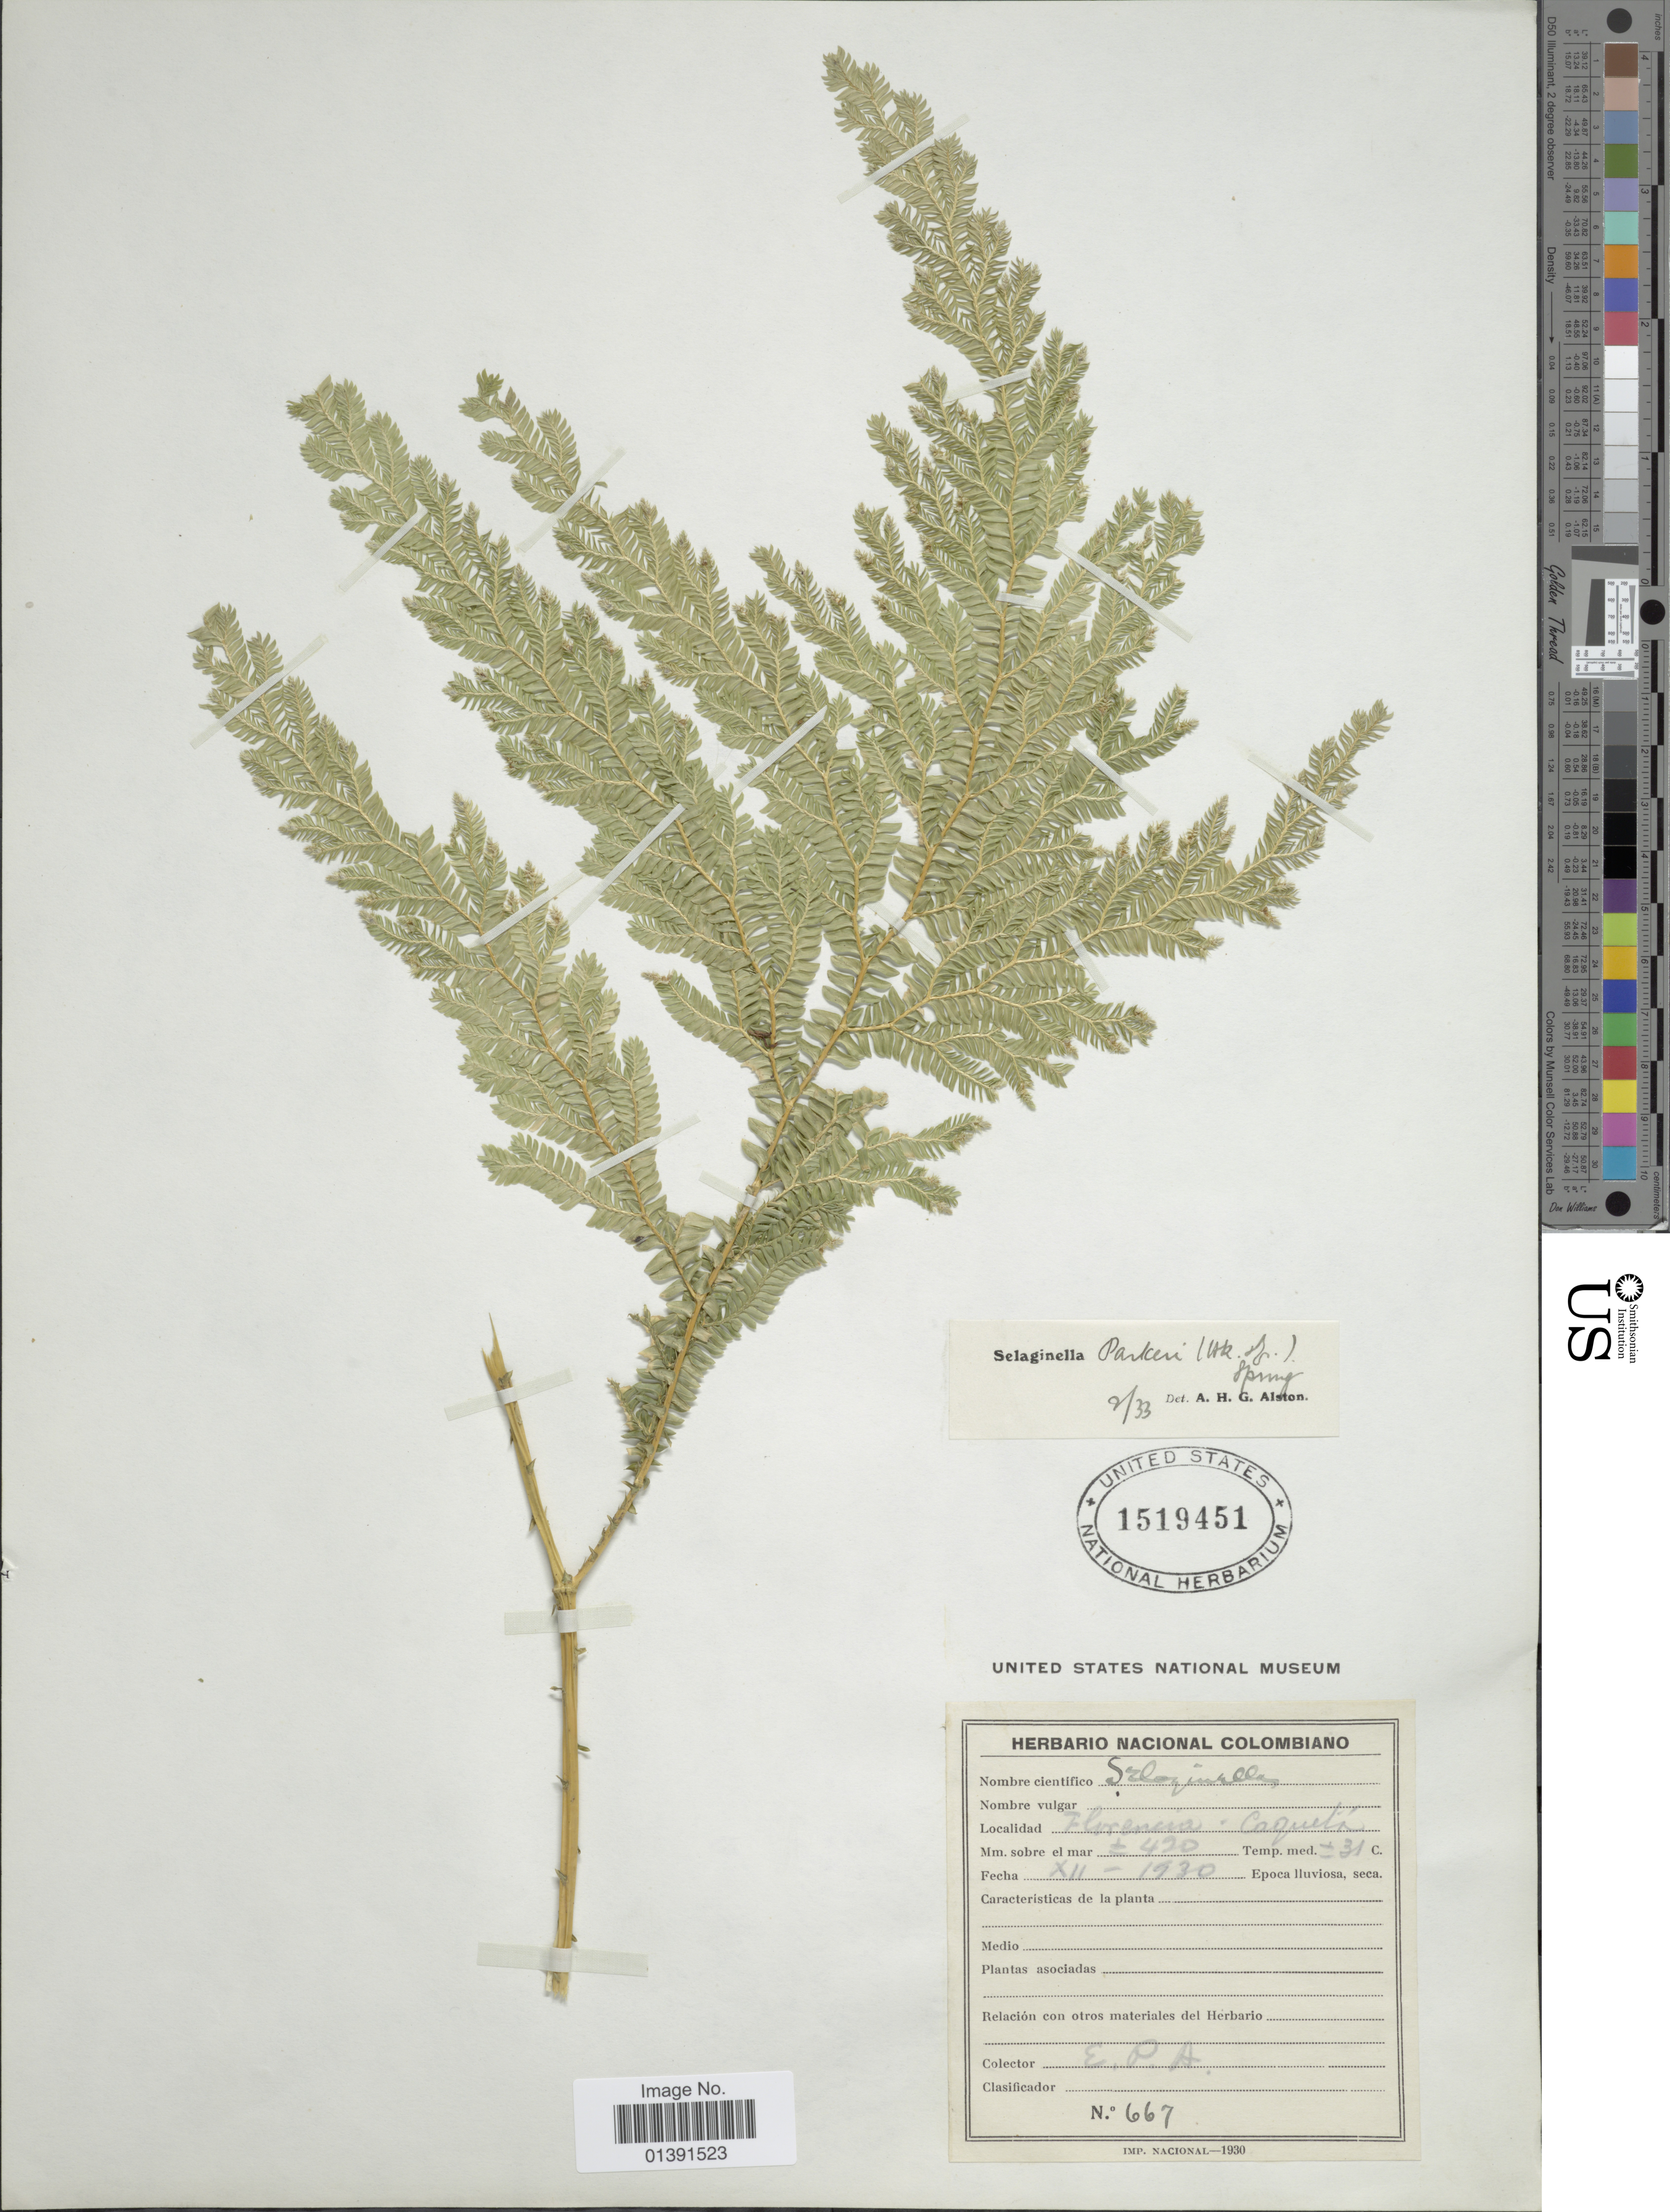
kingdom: Plantae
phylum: Tracheophyta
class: Lycopodiopsida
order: Selaginellales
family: Selaginellaceae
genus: Selaginella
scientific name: Selaginella parkeri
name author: (Hook. & Grev.) Spring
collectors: E. P. A.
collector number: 667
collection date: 1930-12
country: Colombia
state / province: Caquetá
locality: Florencia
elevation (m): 420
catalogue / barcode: US 1519451